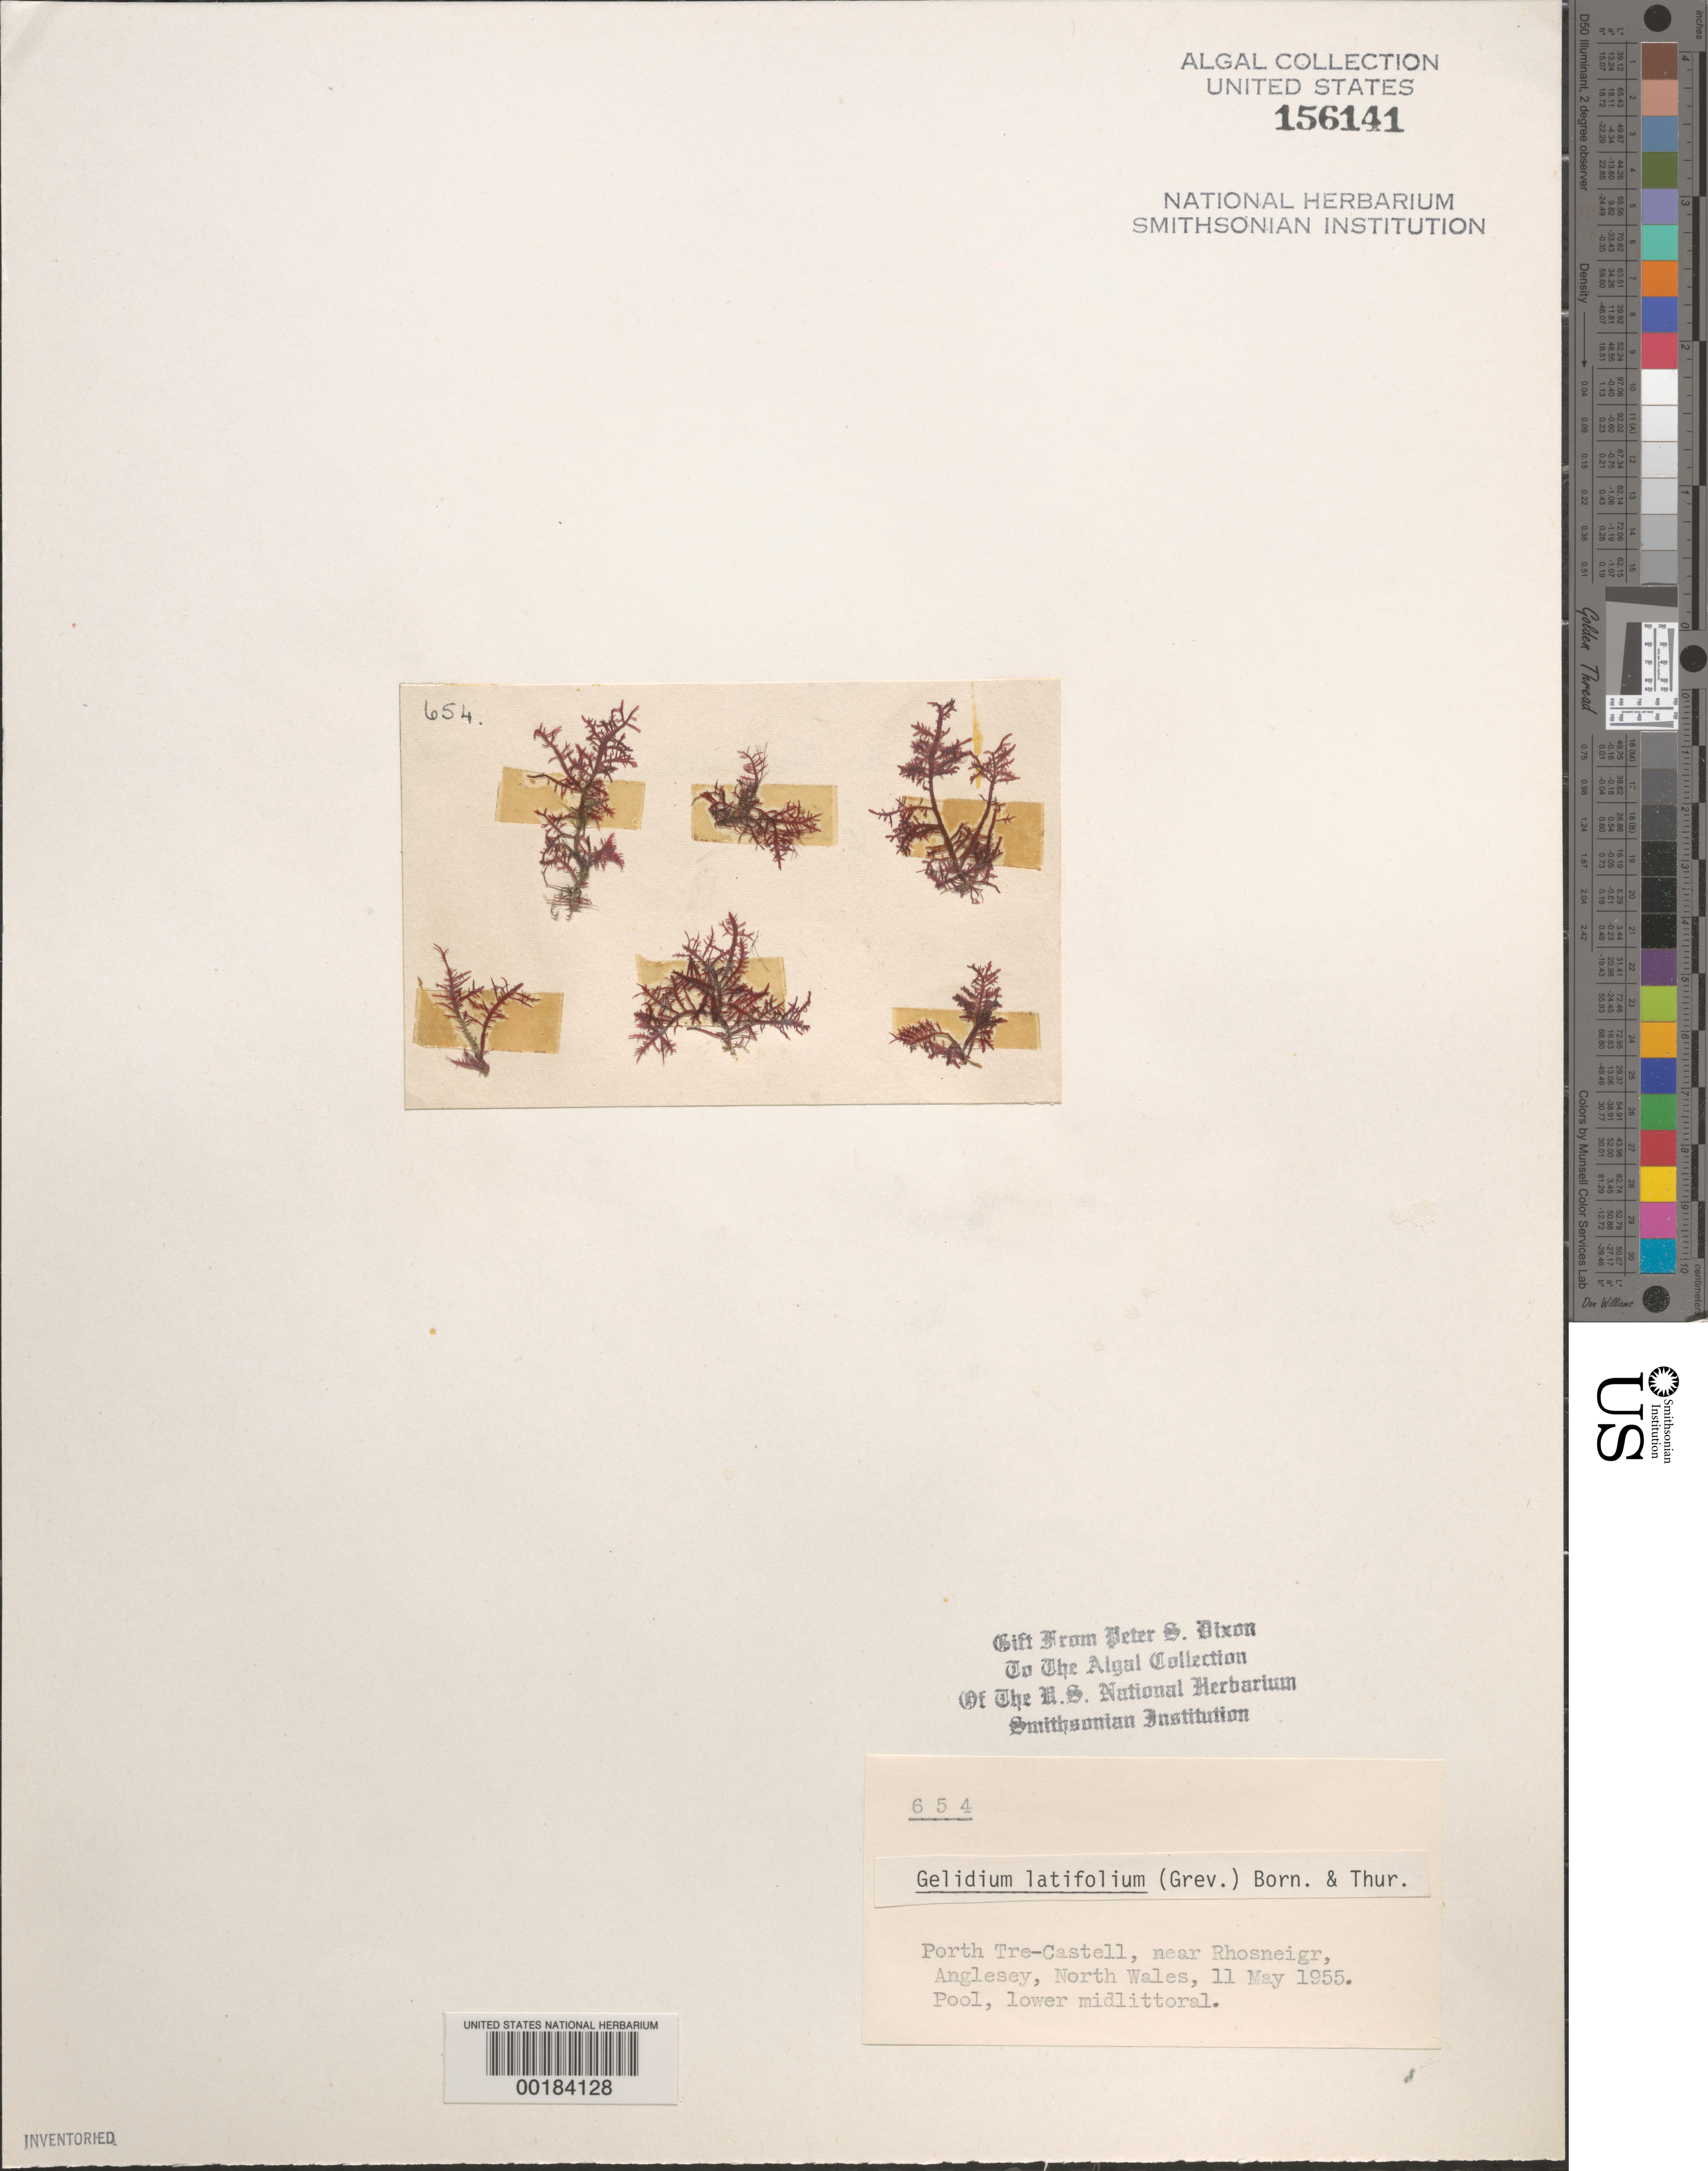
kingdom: Plantae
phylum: Rhodophyta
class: Florideophyceae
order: Gelidiales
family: Gelidiaceae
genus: Gelidium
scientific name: Gelidium spinosum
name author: (S.G. Gmel.) P.C. Silva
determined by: Algae name updating Project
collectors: P. S. Dixon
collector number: PSD 654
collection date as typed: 11 May 1955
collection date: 1955-05-11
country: United Kingdom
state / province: Wales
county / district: Gwynedd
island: Anglesey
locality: Porth-Tre-castell, near Rhosneigr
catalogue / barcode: US 156141